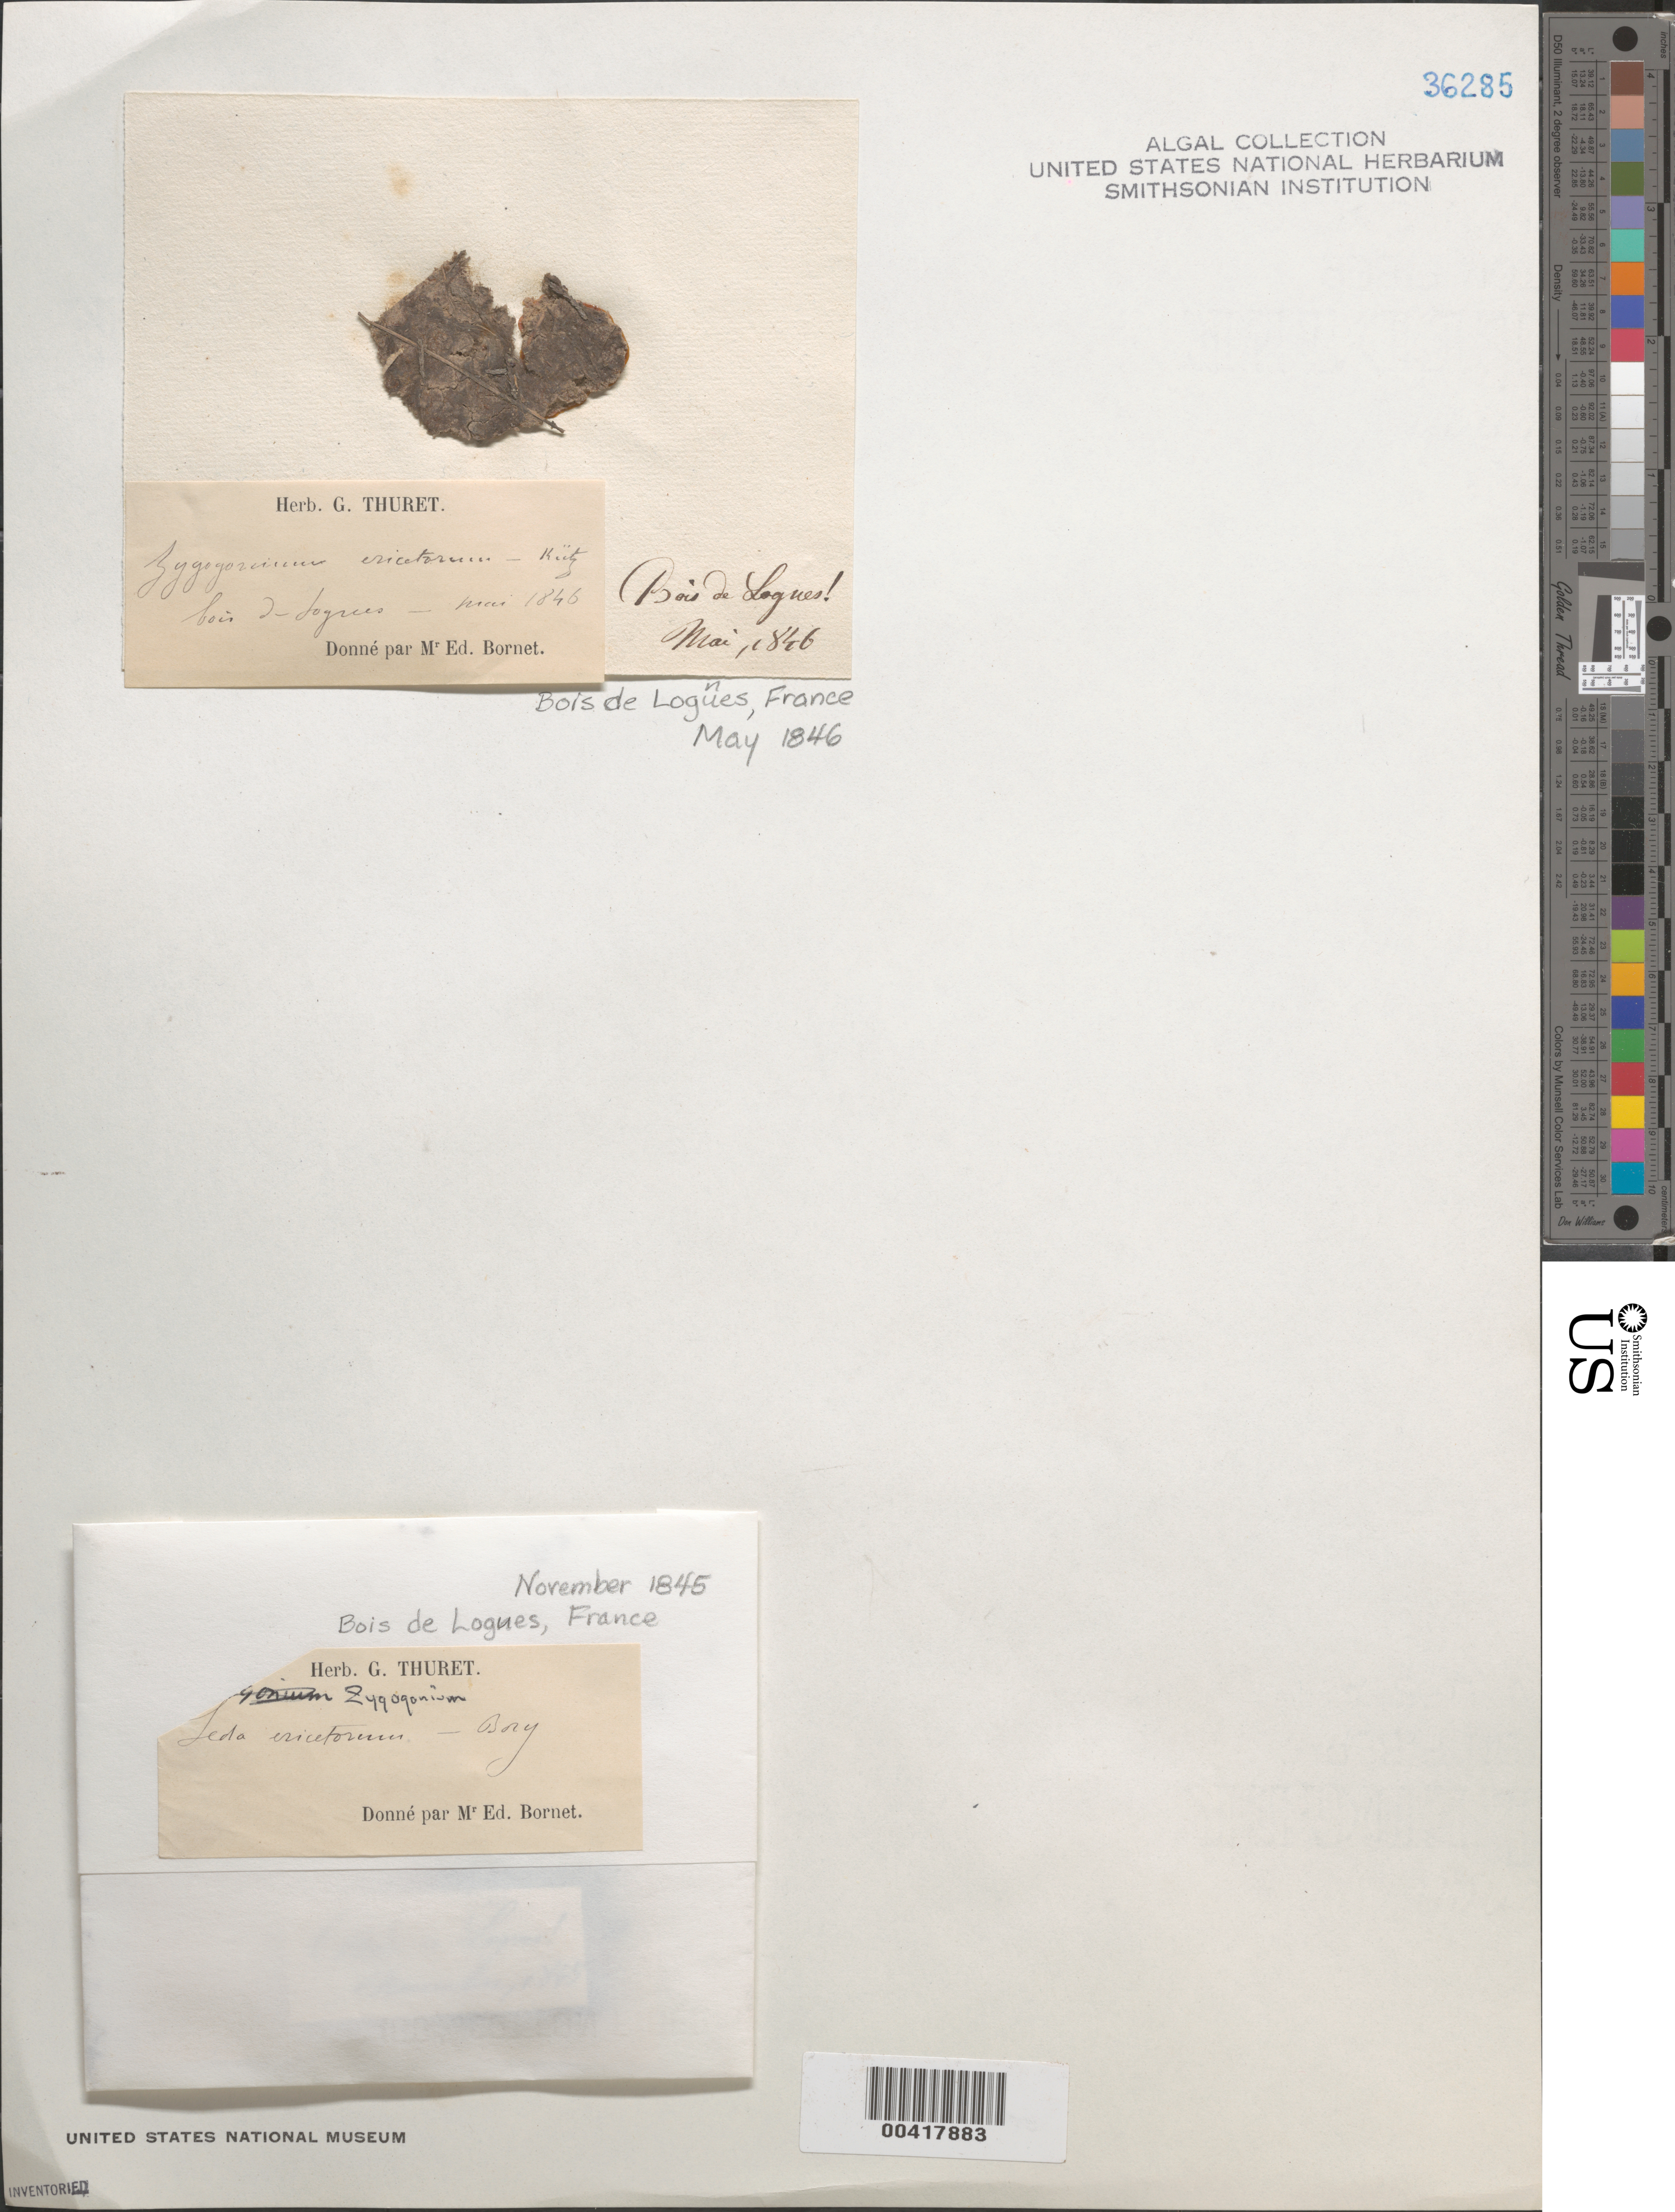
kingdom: Plantae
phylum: Charophyta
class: Zygnematophyceae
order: Zygnematales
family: Zygnemataceae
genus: Zygogonium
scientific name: Zygogonium ericetorum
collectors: G. A. Thuret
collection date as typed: Nov 1845 AND -- May 1846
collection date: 1845-11,1846-05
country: France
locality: Bois de Lognes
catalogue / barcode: US 36285